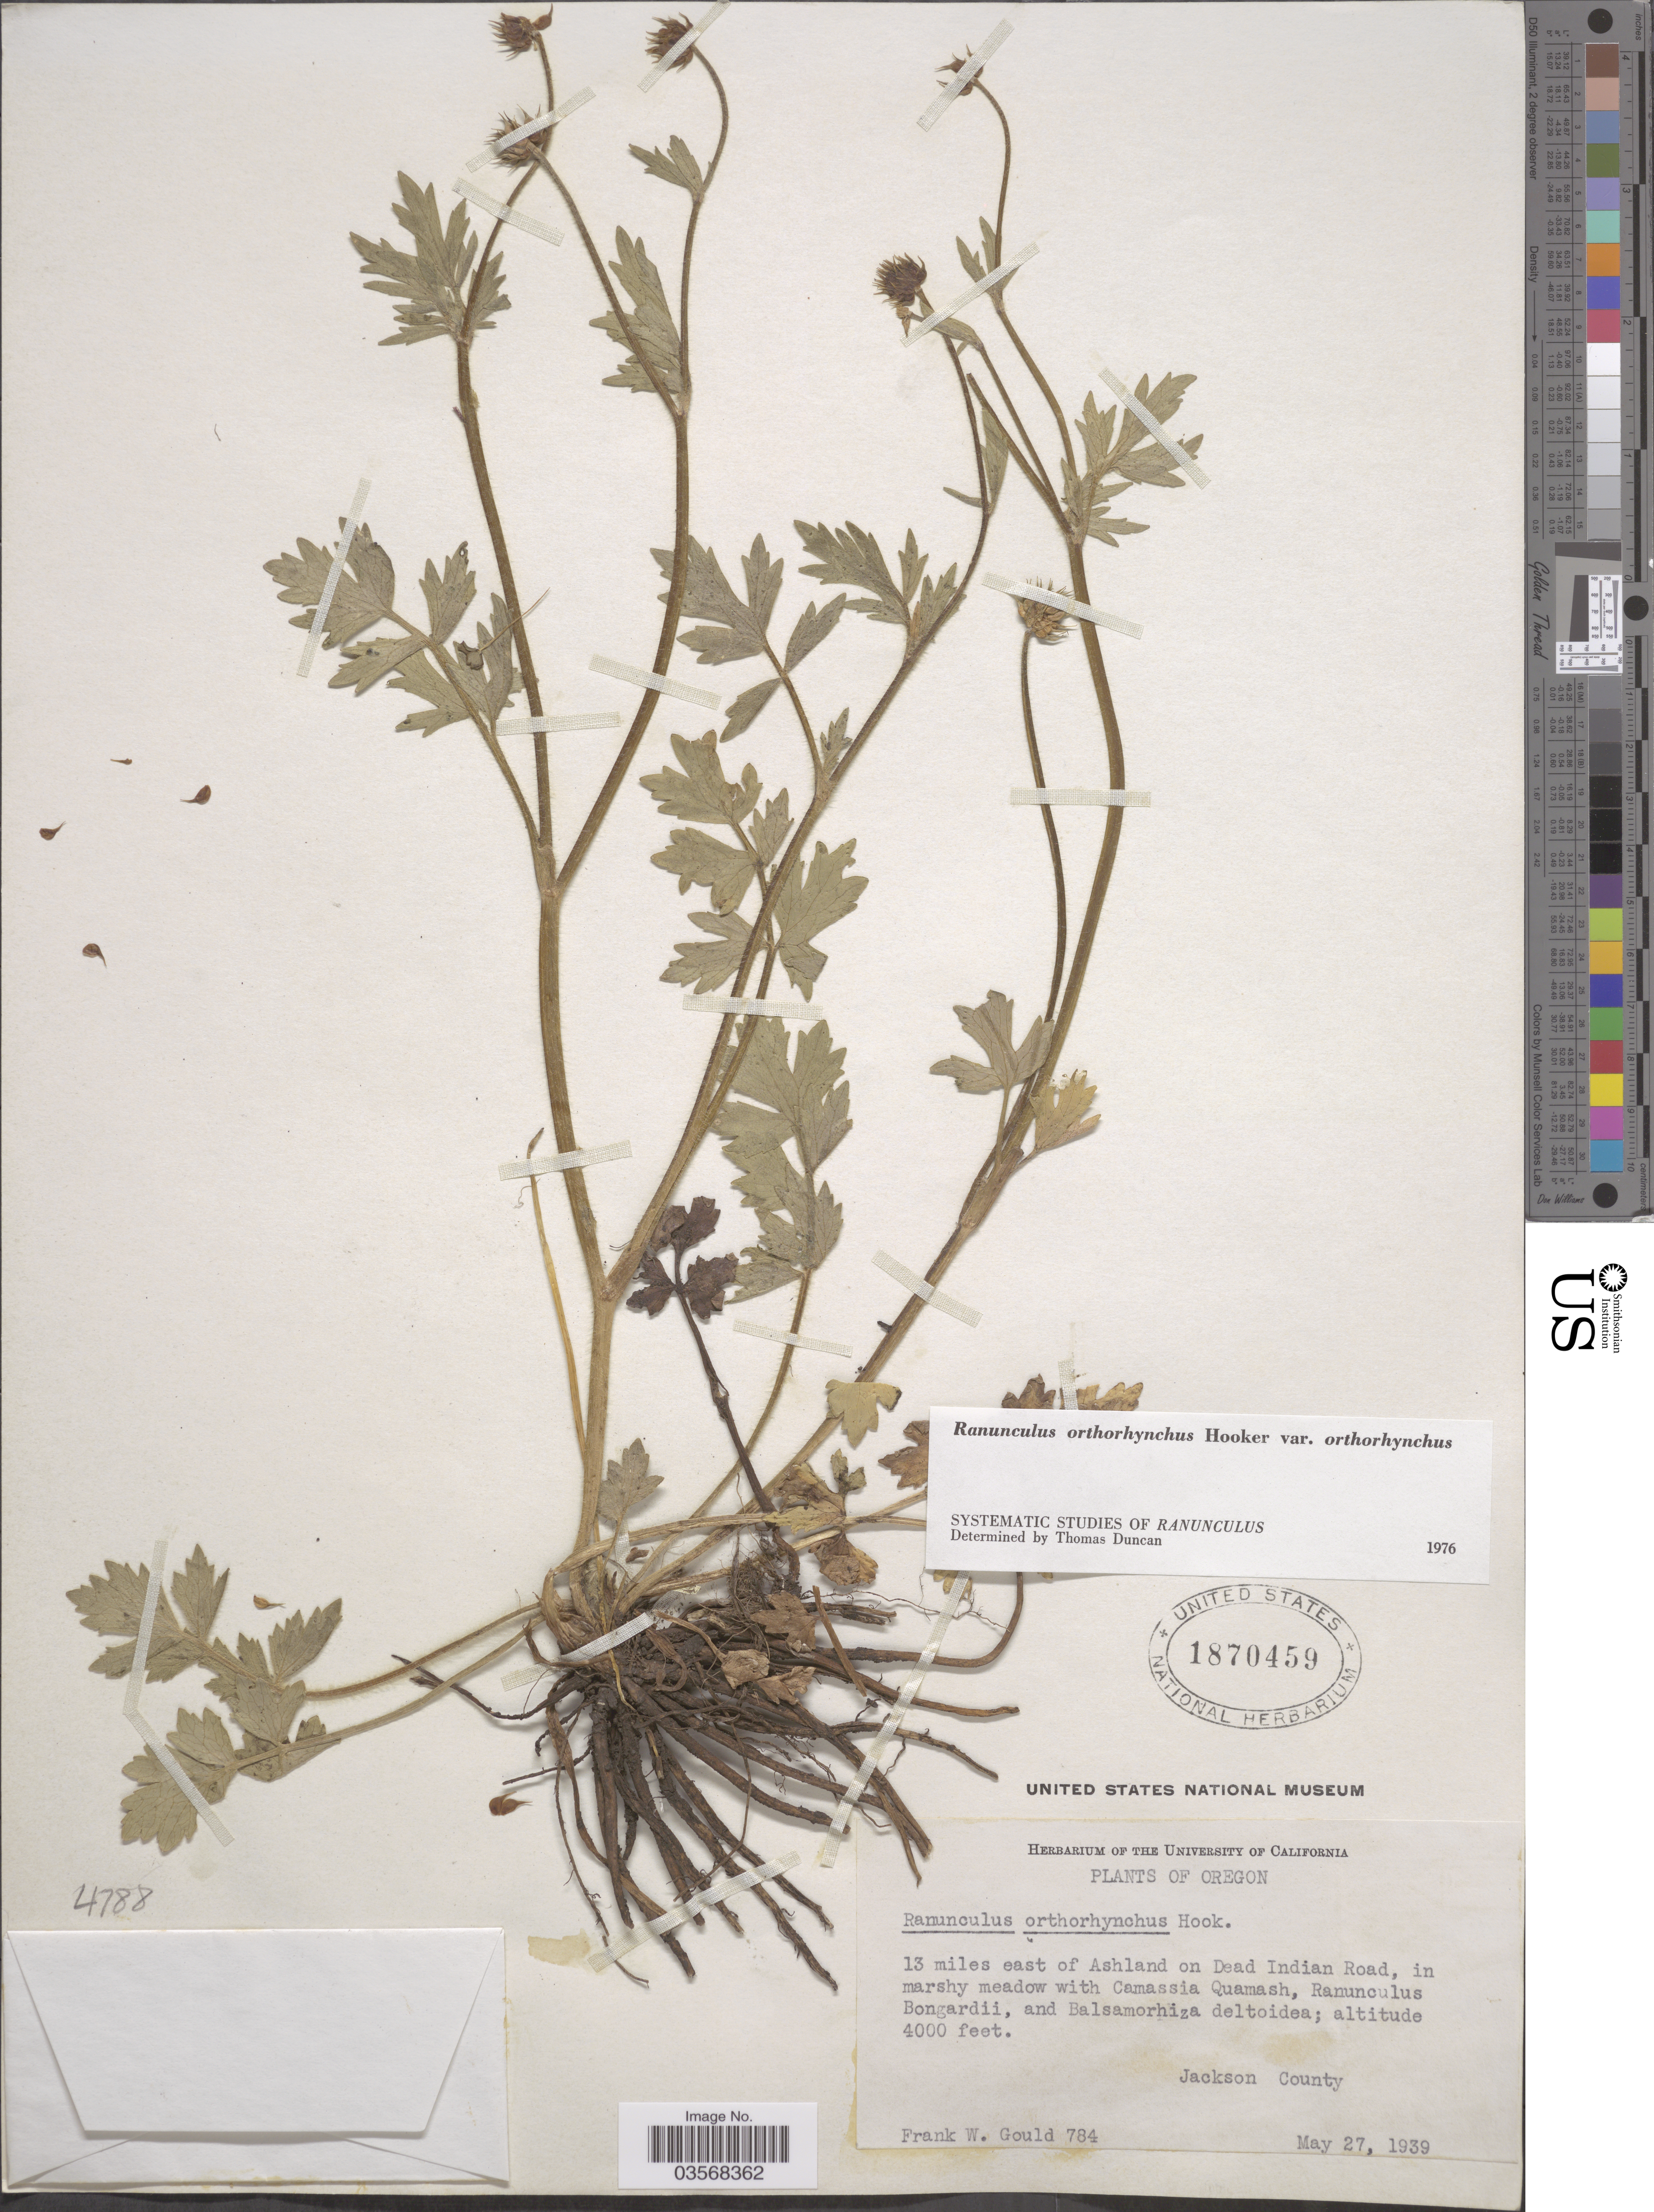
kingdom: Plantae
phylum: Tracheophyta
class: Magnoliopsida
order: Ranunculales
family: Ranunculaceae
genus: Ranunculus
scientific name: Ranunculus orthorhynchus var. orthorhynchus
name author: Hook.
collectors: F. W. Gould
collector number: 784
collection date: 1939-05-27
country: United States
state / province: Oregon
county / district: Jackson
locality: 13 miles east of Ashland on Dead Indian Road. Jackson County.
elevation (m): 1219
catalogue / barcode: US 1870459